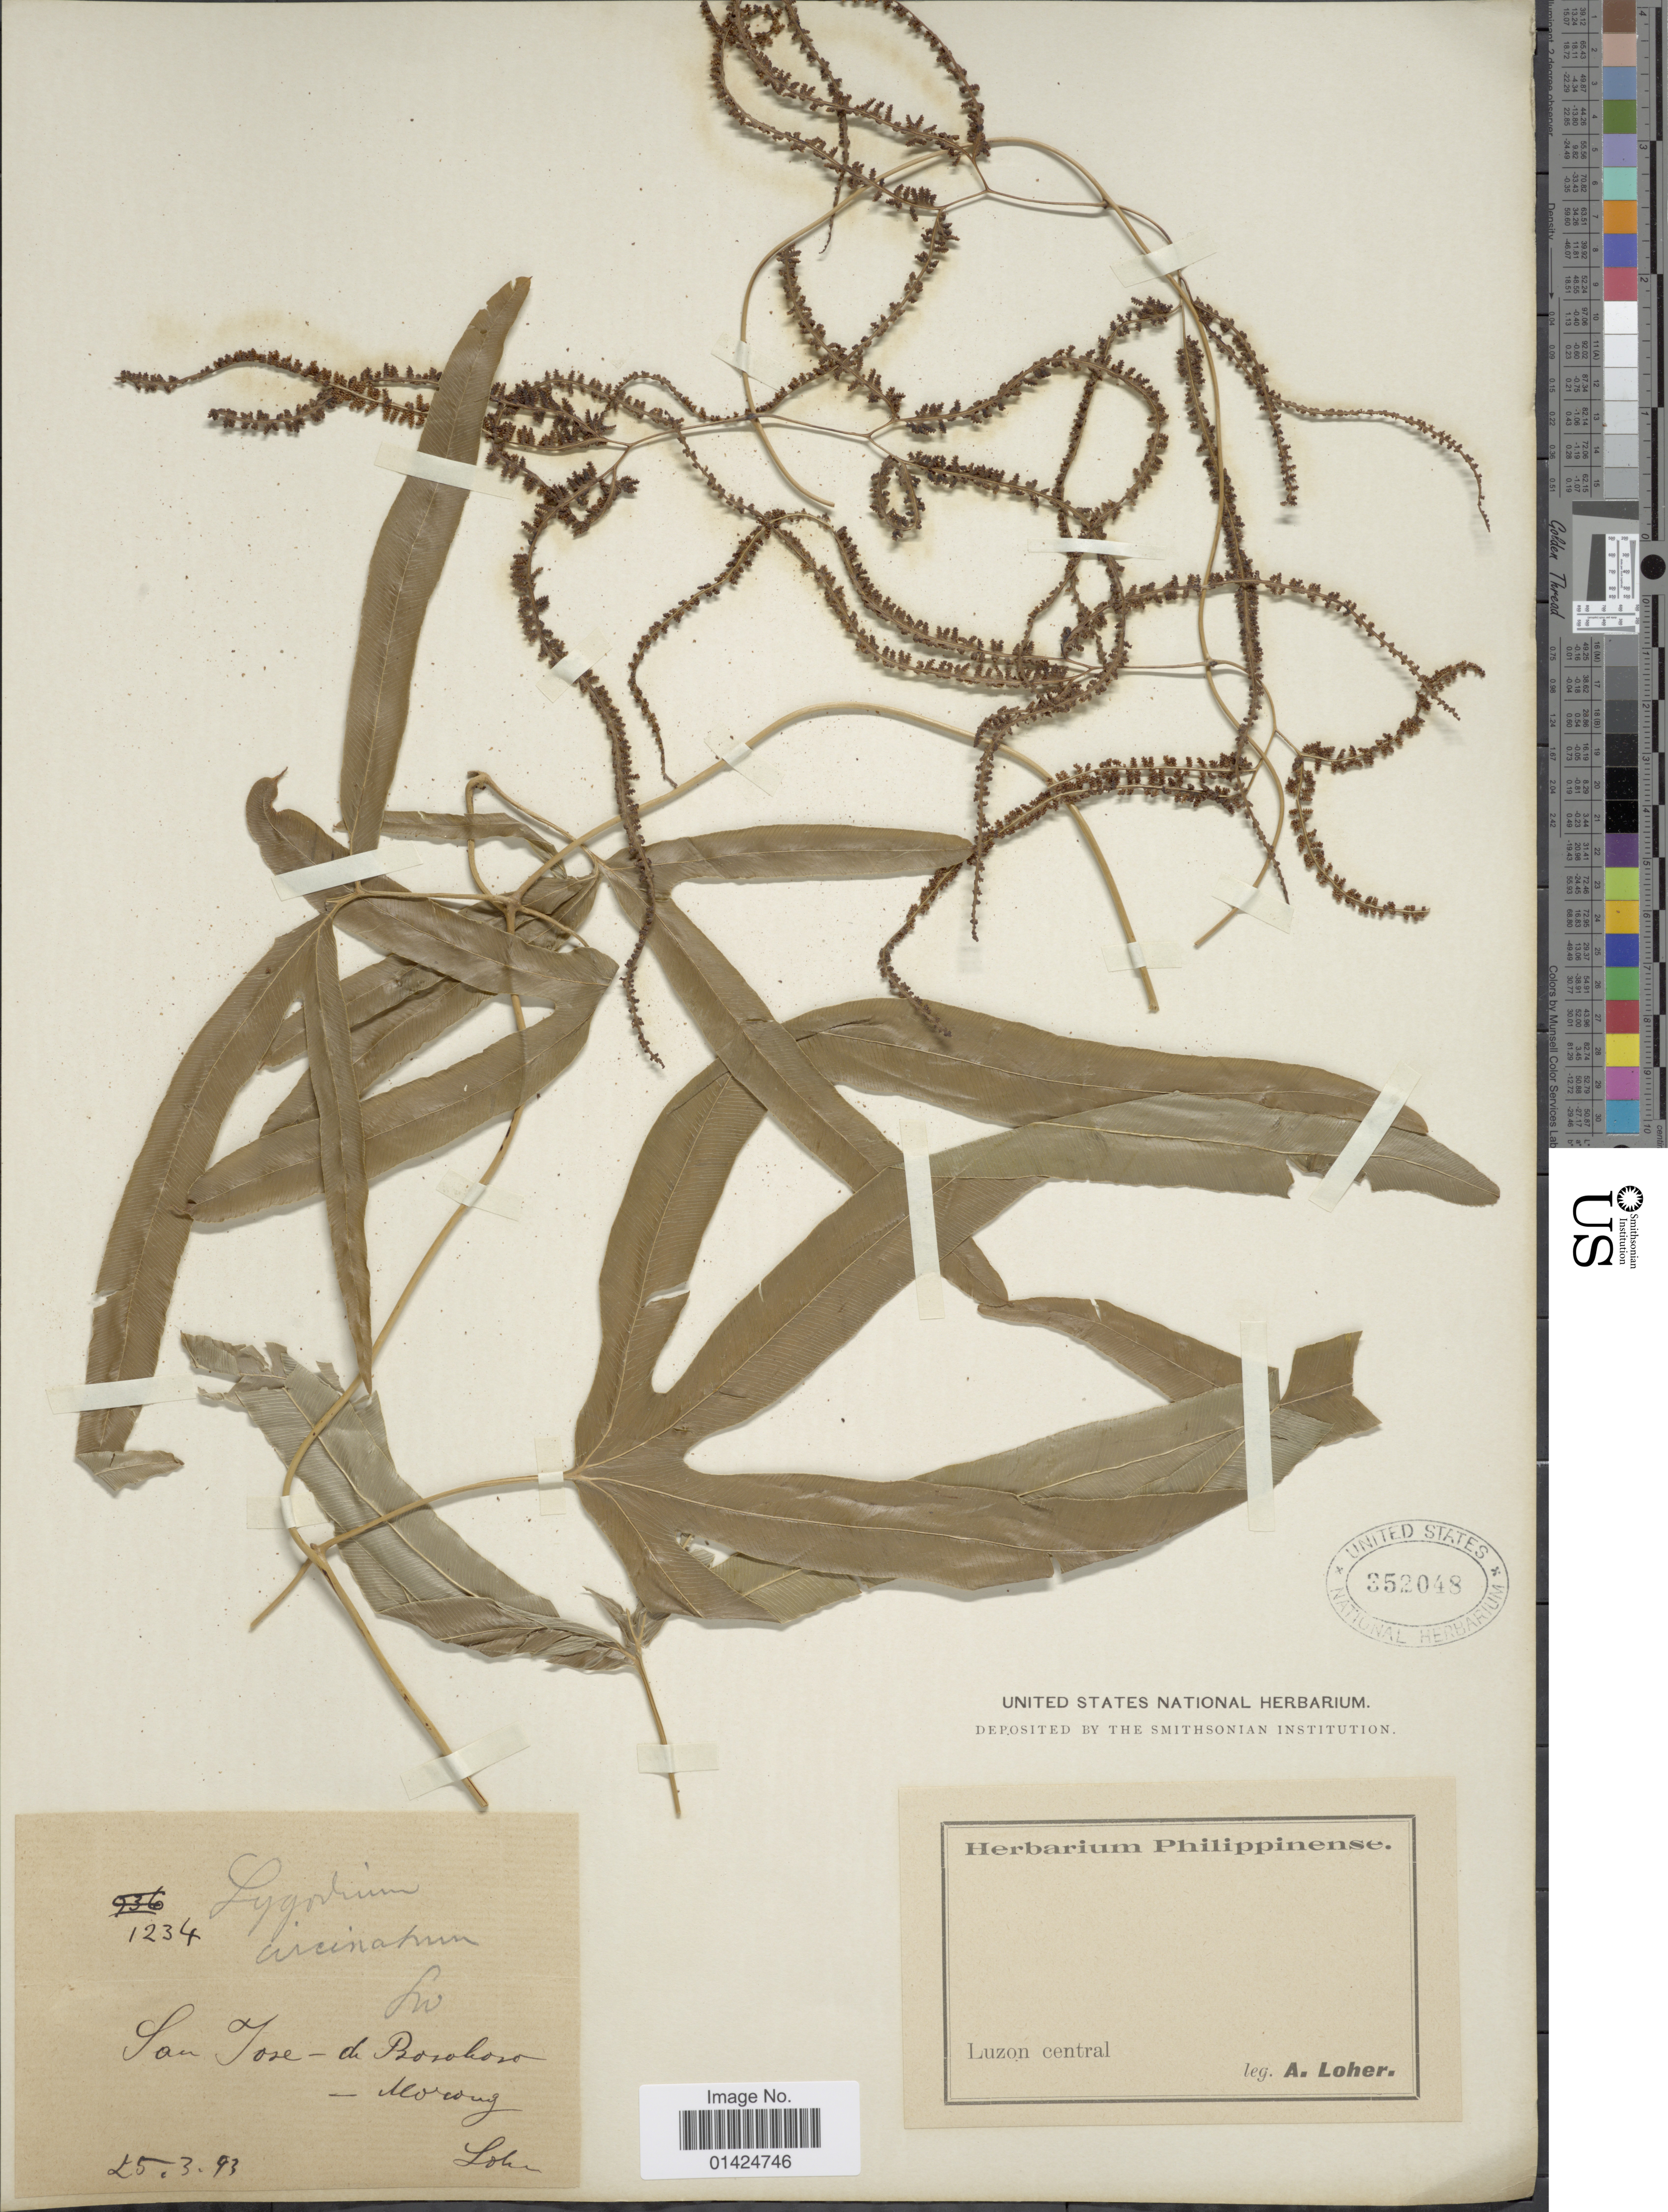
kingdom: Plantae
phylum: Tracheophyta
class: Polypodiopsida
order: Schizaeales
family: Lygodiaceae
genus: Lygodium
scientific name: Lygodium circinnatum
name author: (Burm. f.) Sw.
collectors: A. Loher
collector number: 1234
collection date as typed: Transcribed d/m/y: 25/3/93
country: Philippines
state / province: Central Luzon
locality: San Jose-de Bosoboso-Morang.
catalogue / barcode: US 352048